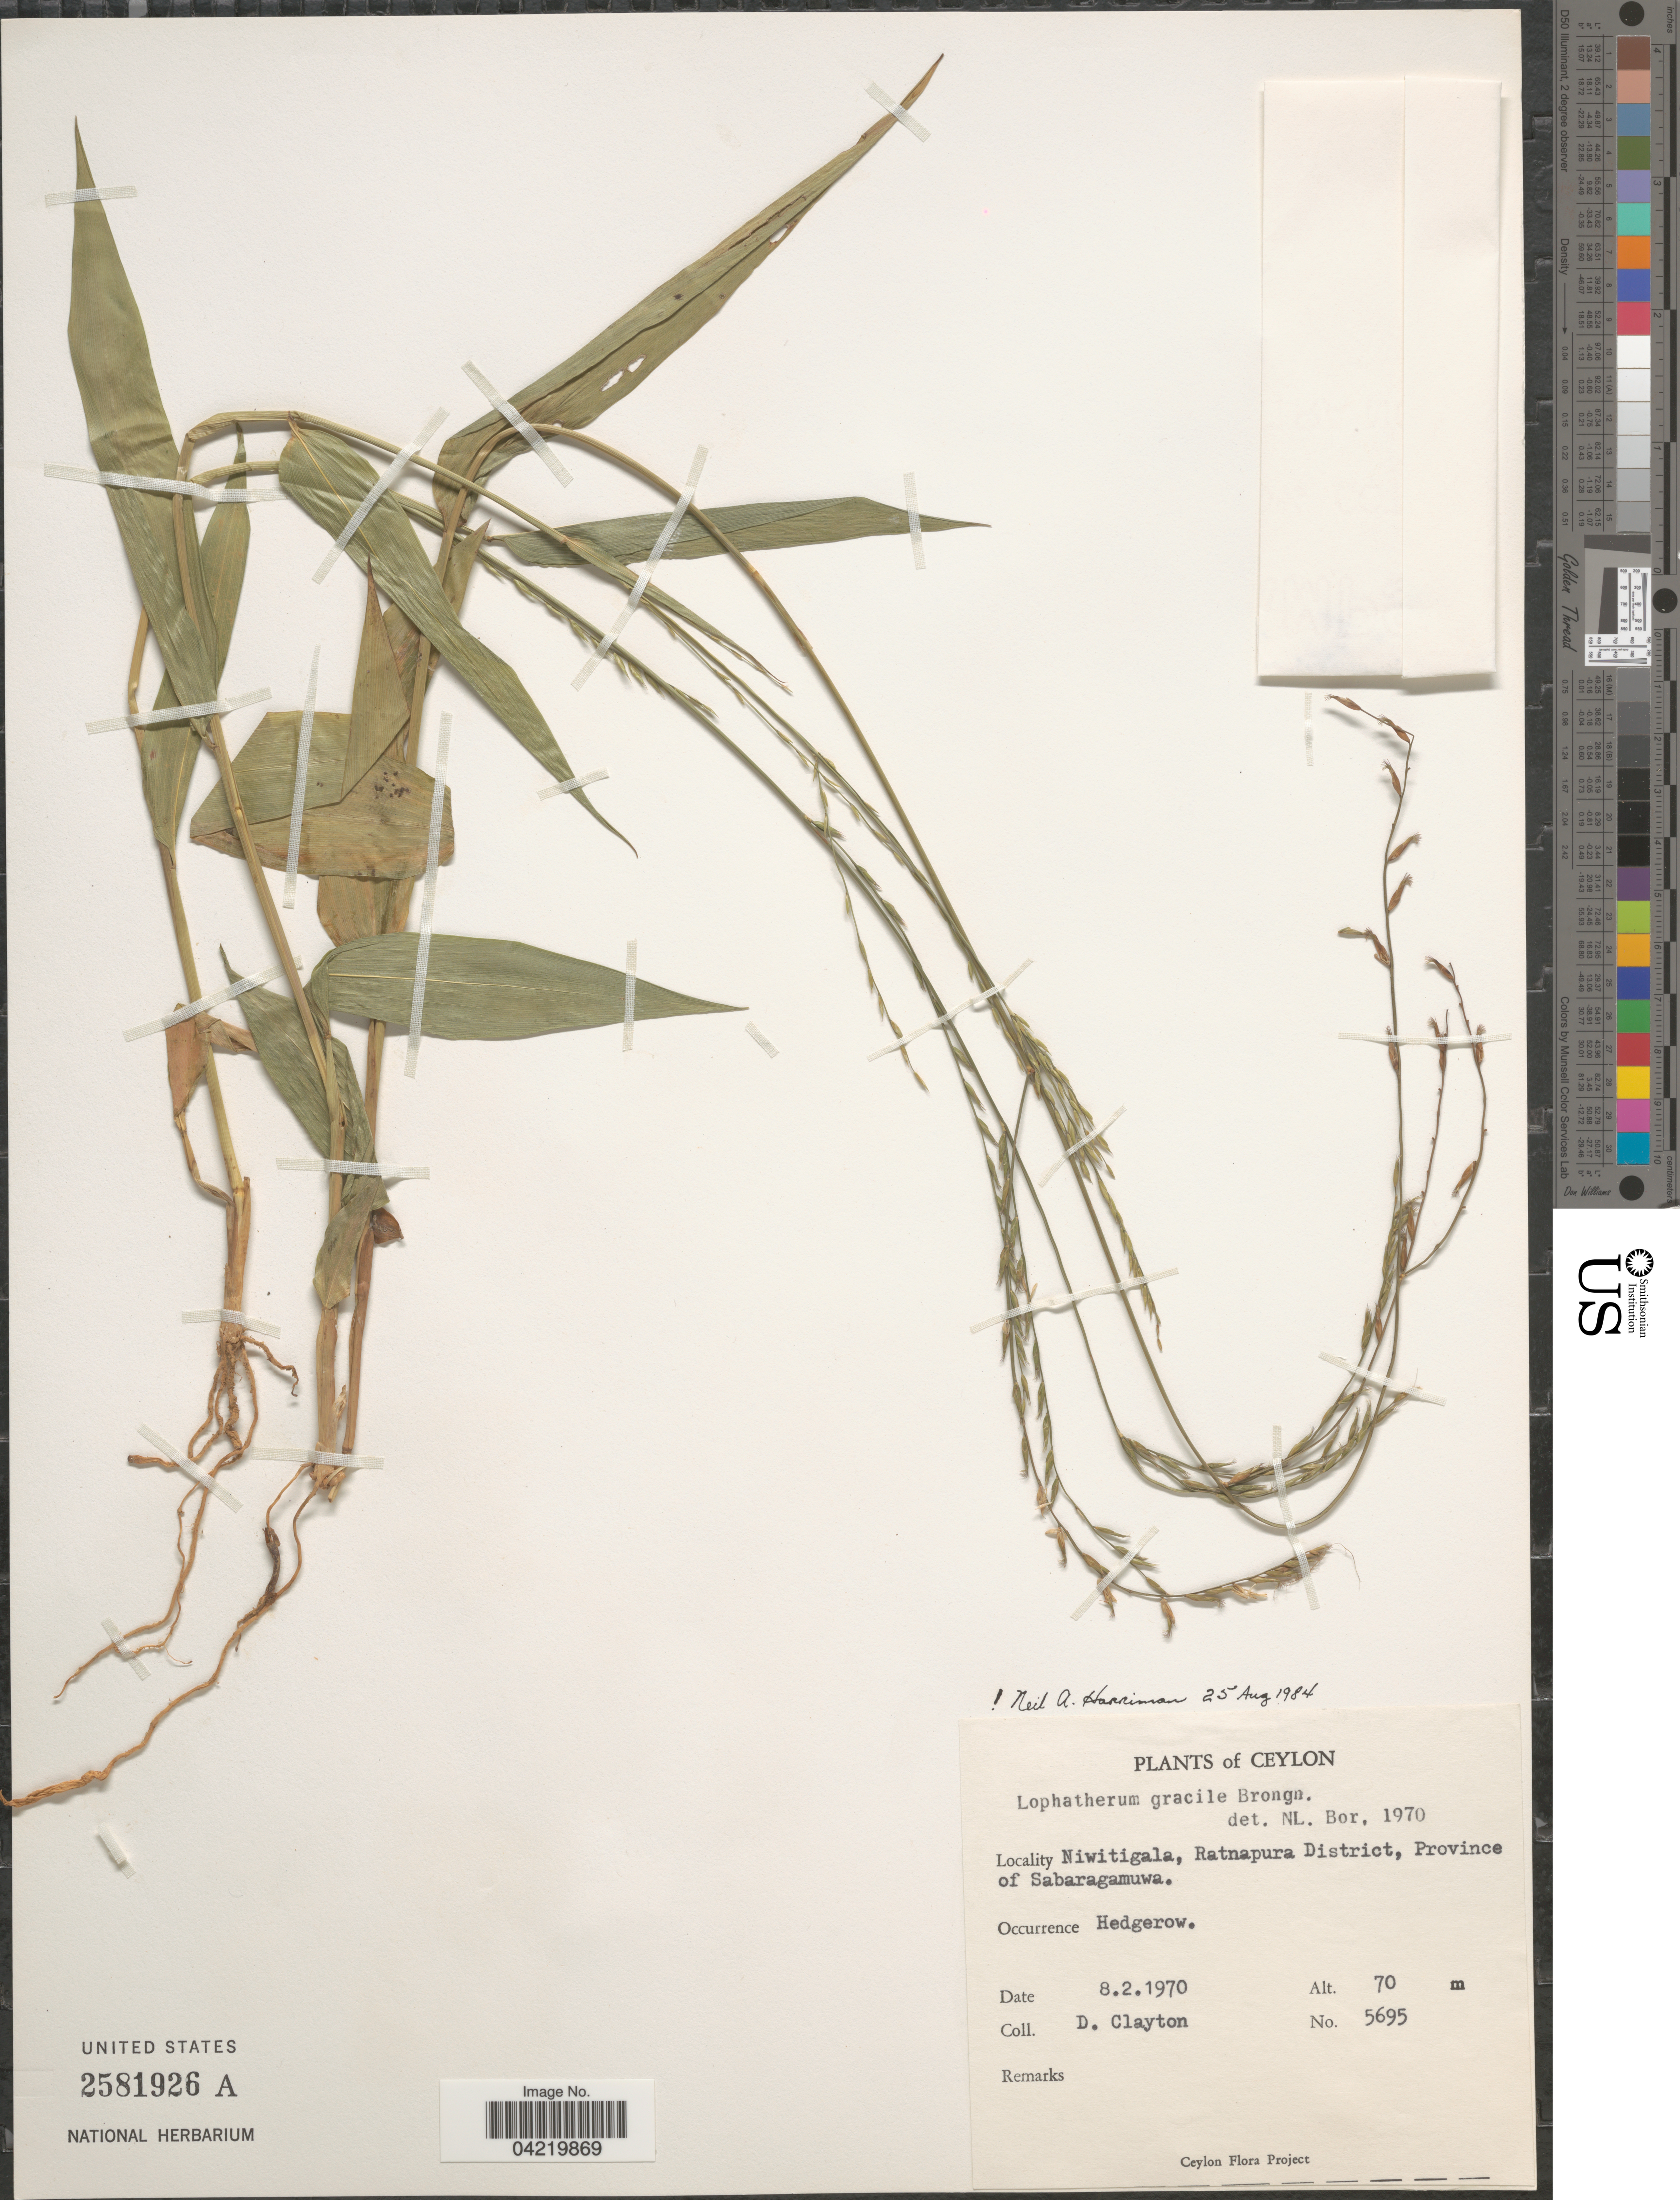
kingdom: Plantae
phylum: Tracheophyta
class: Liliopsida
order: Poales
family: Poaceae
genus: Lophatherum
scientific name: Lophatherum gracile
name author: Brongn.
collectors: D. Clayton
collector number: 5695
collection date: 1970-02-08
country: Sri Lanka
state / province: Sabaragamuwa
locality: Niwitigala, Ratnapura District.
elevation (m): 70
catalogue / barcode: US 2581926A